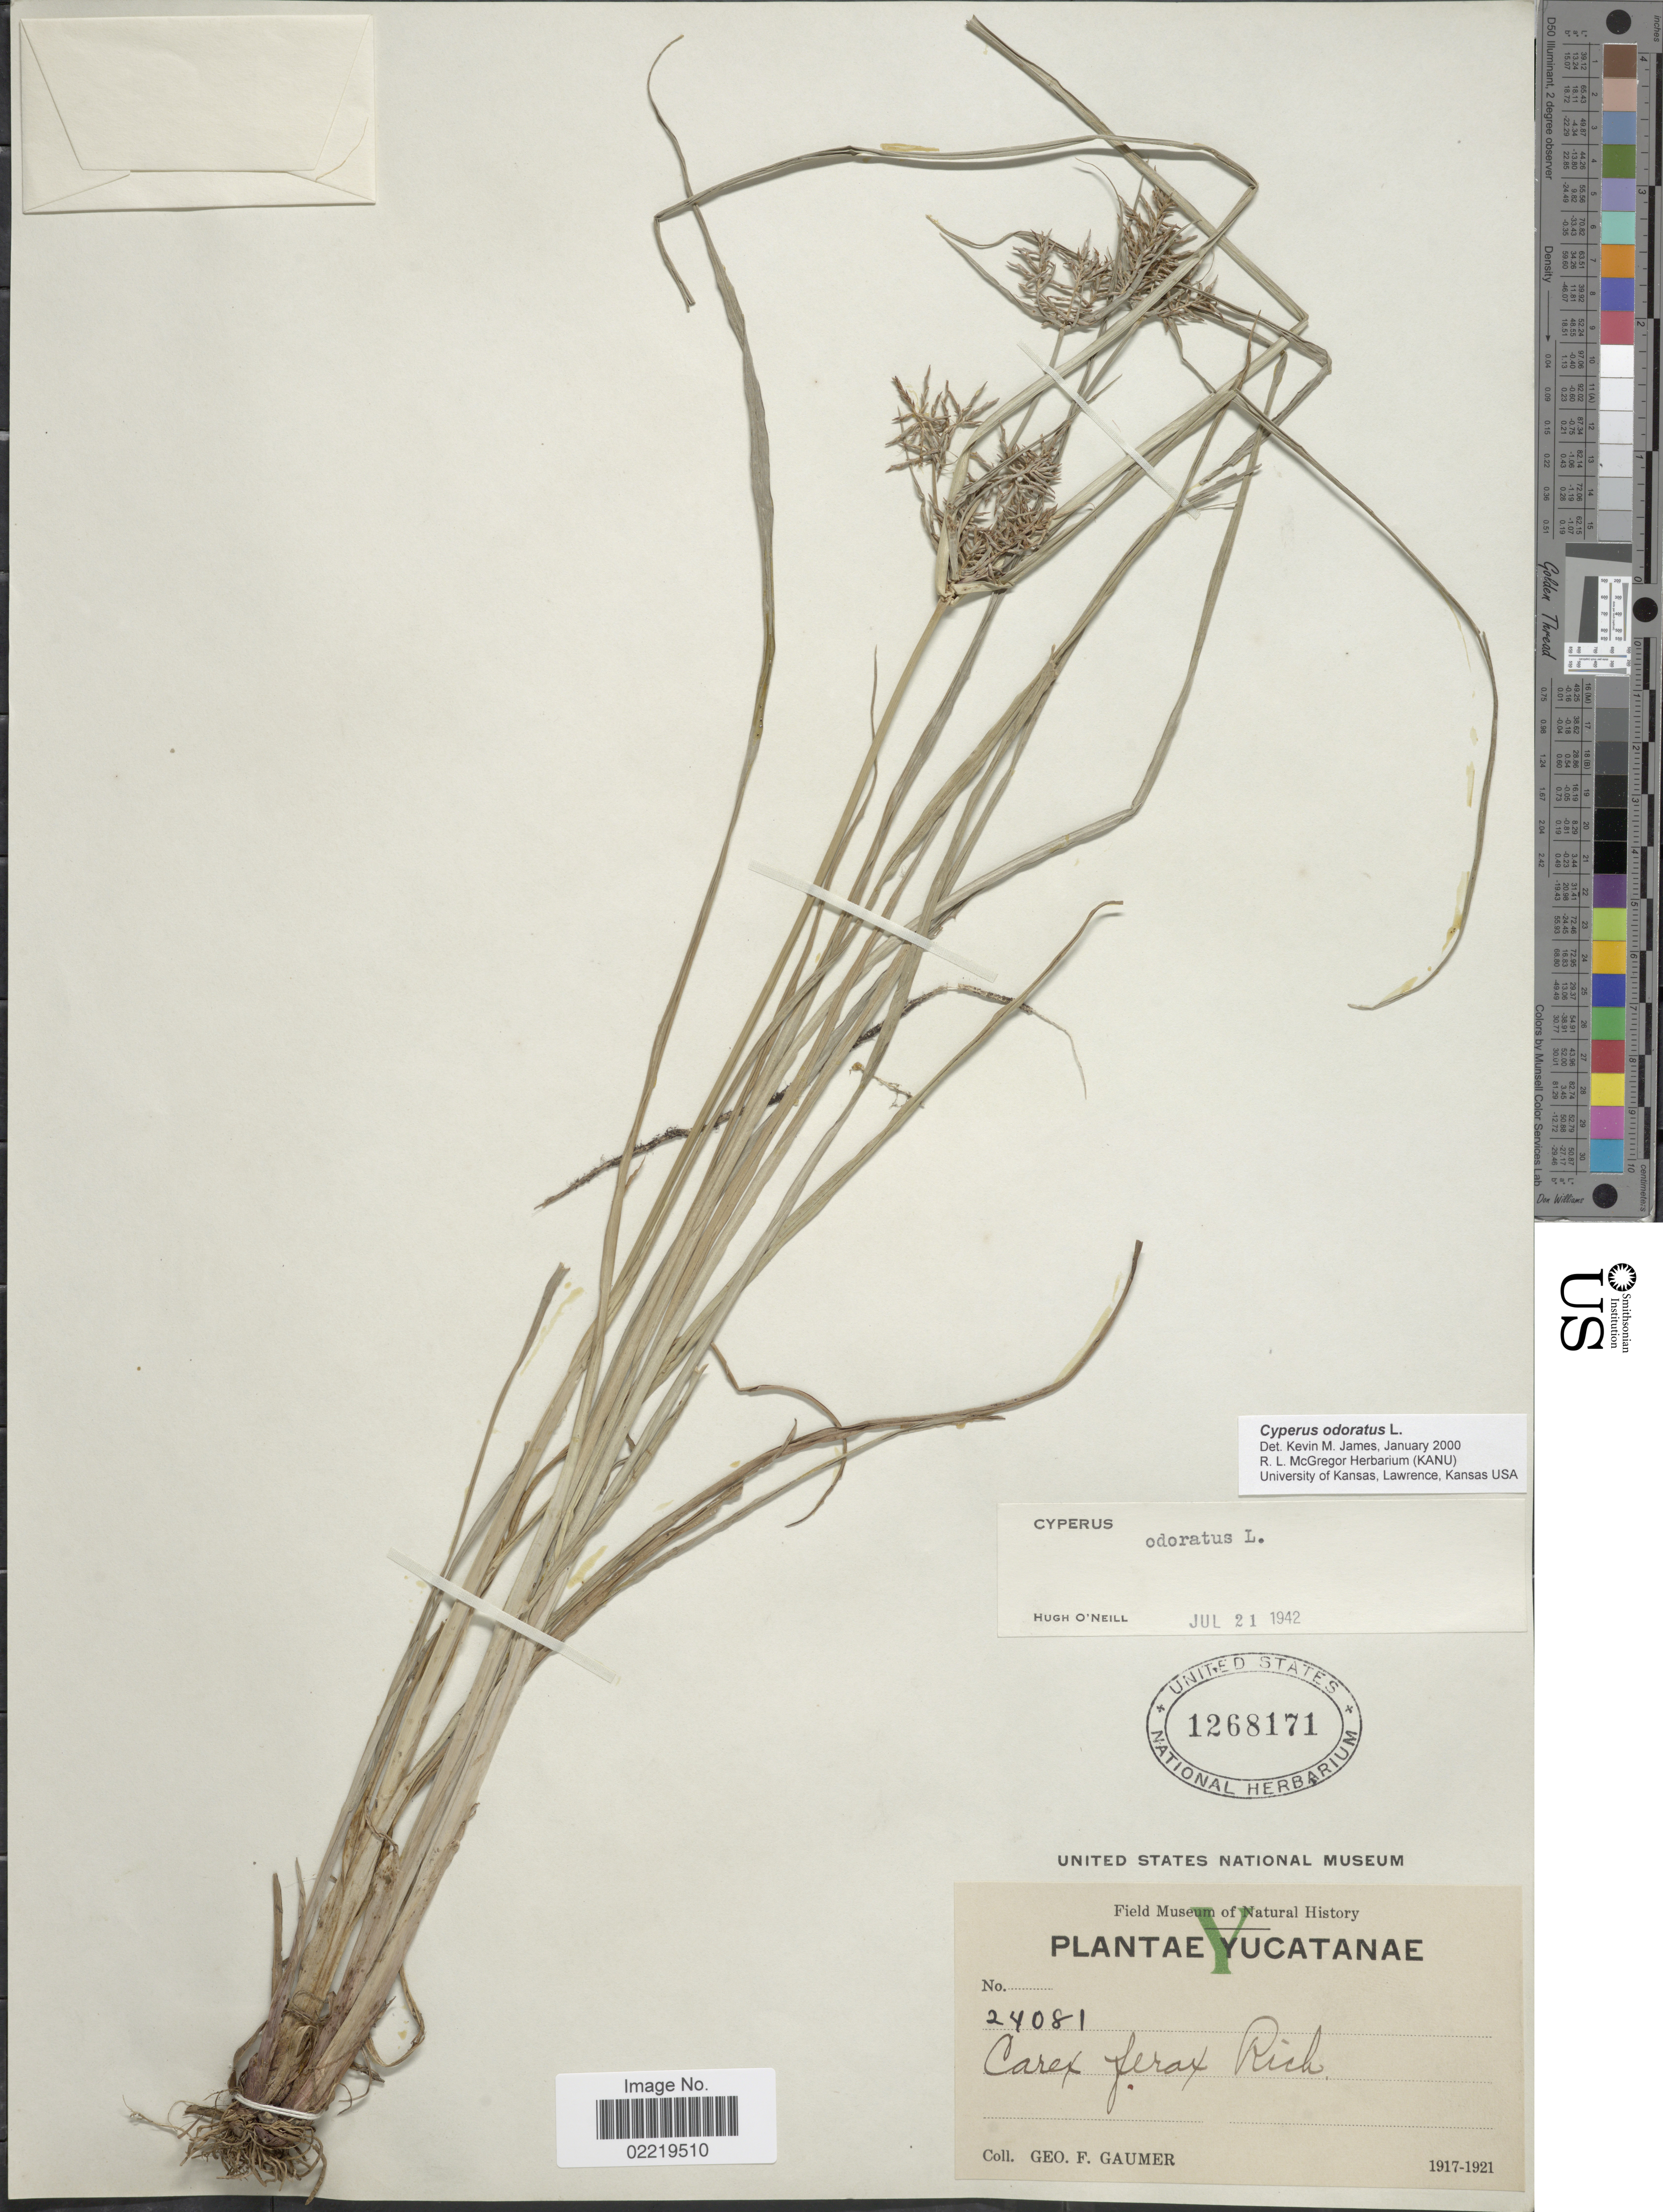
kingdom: Plantae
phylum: Tracheophyta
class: Liliopsida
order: Poales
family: Cyperaceae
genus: Cyperus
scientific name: Cyperus odoratus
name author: L.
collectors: G. F. Gaumer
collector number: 24081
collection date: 1917/1921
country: Mexico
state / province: Yucatán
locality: Yucatanae.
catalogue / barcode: US 1268171